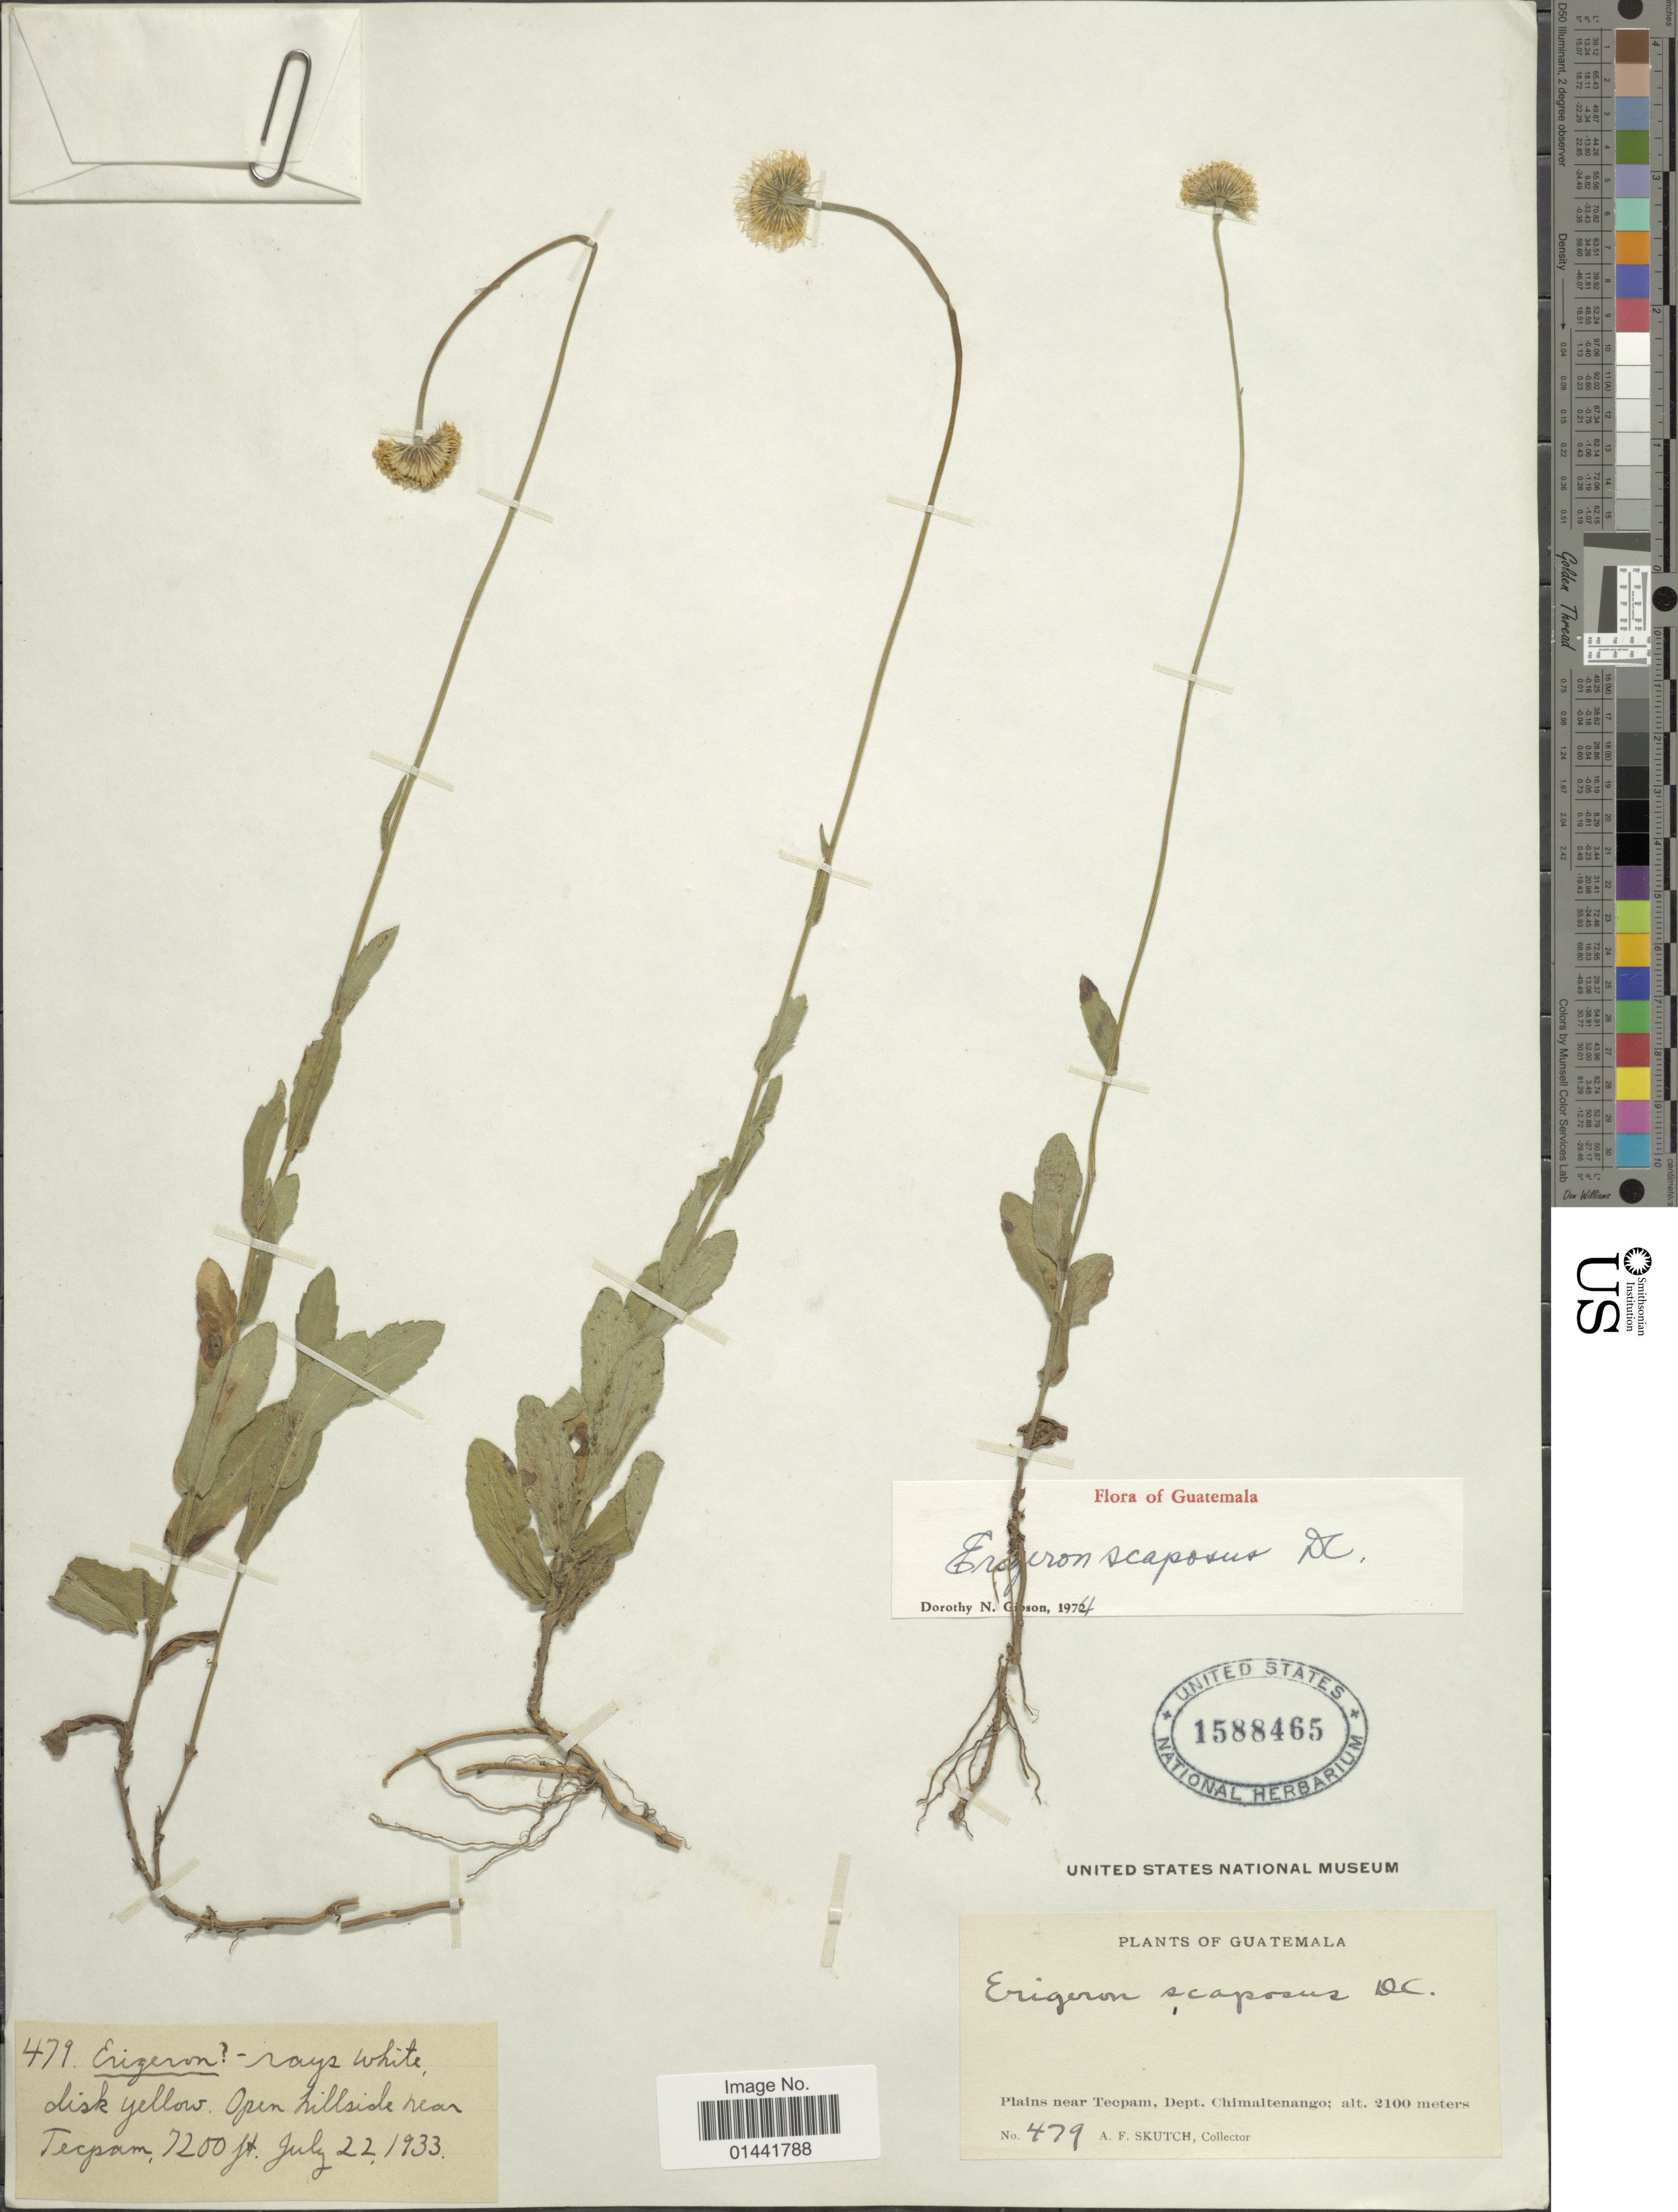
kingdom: Plantae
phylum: Tracheophyta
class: Magnoliopsida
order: Asterales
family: Asteraceae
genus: Erigeron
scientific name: Erigeron scaposus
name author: DC.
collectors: A. F. Skutch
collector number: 479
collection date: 1933-07-22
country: Guatemala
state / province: Chimaltenango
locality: Open hillside near Tecpam, Plains near Tecpam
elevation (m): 2100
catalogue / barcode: US 1588465